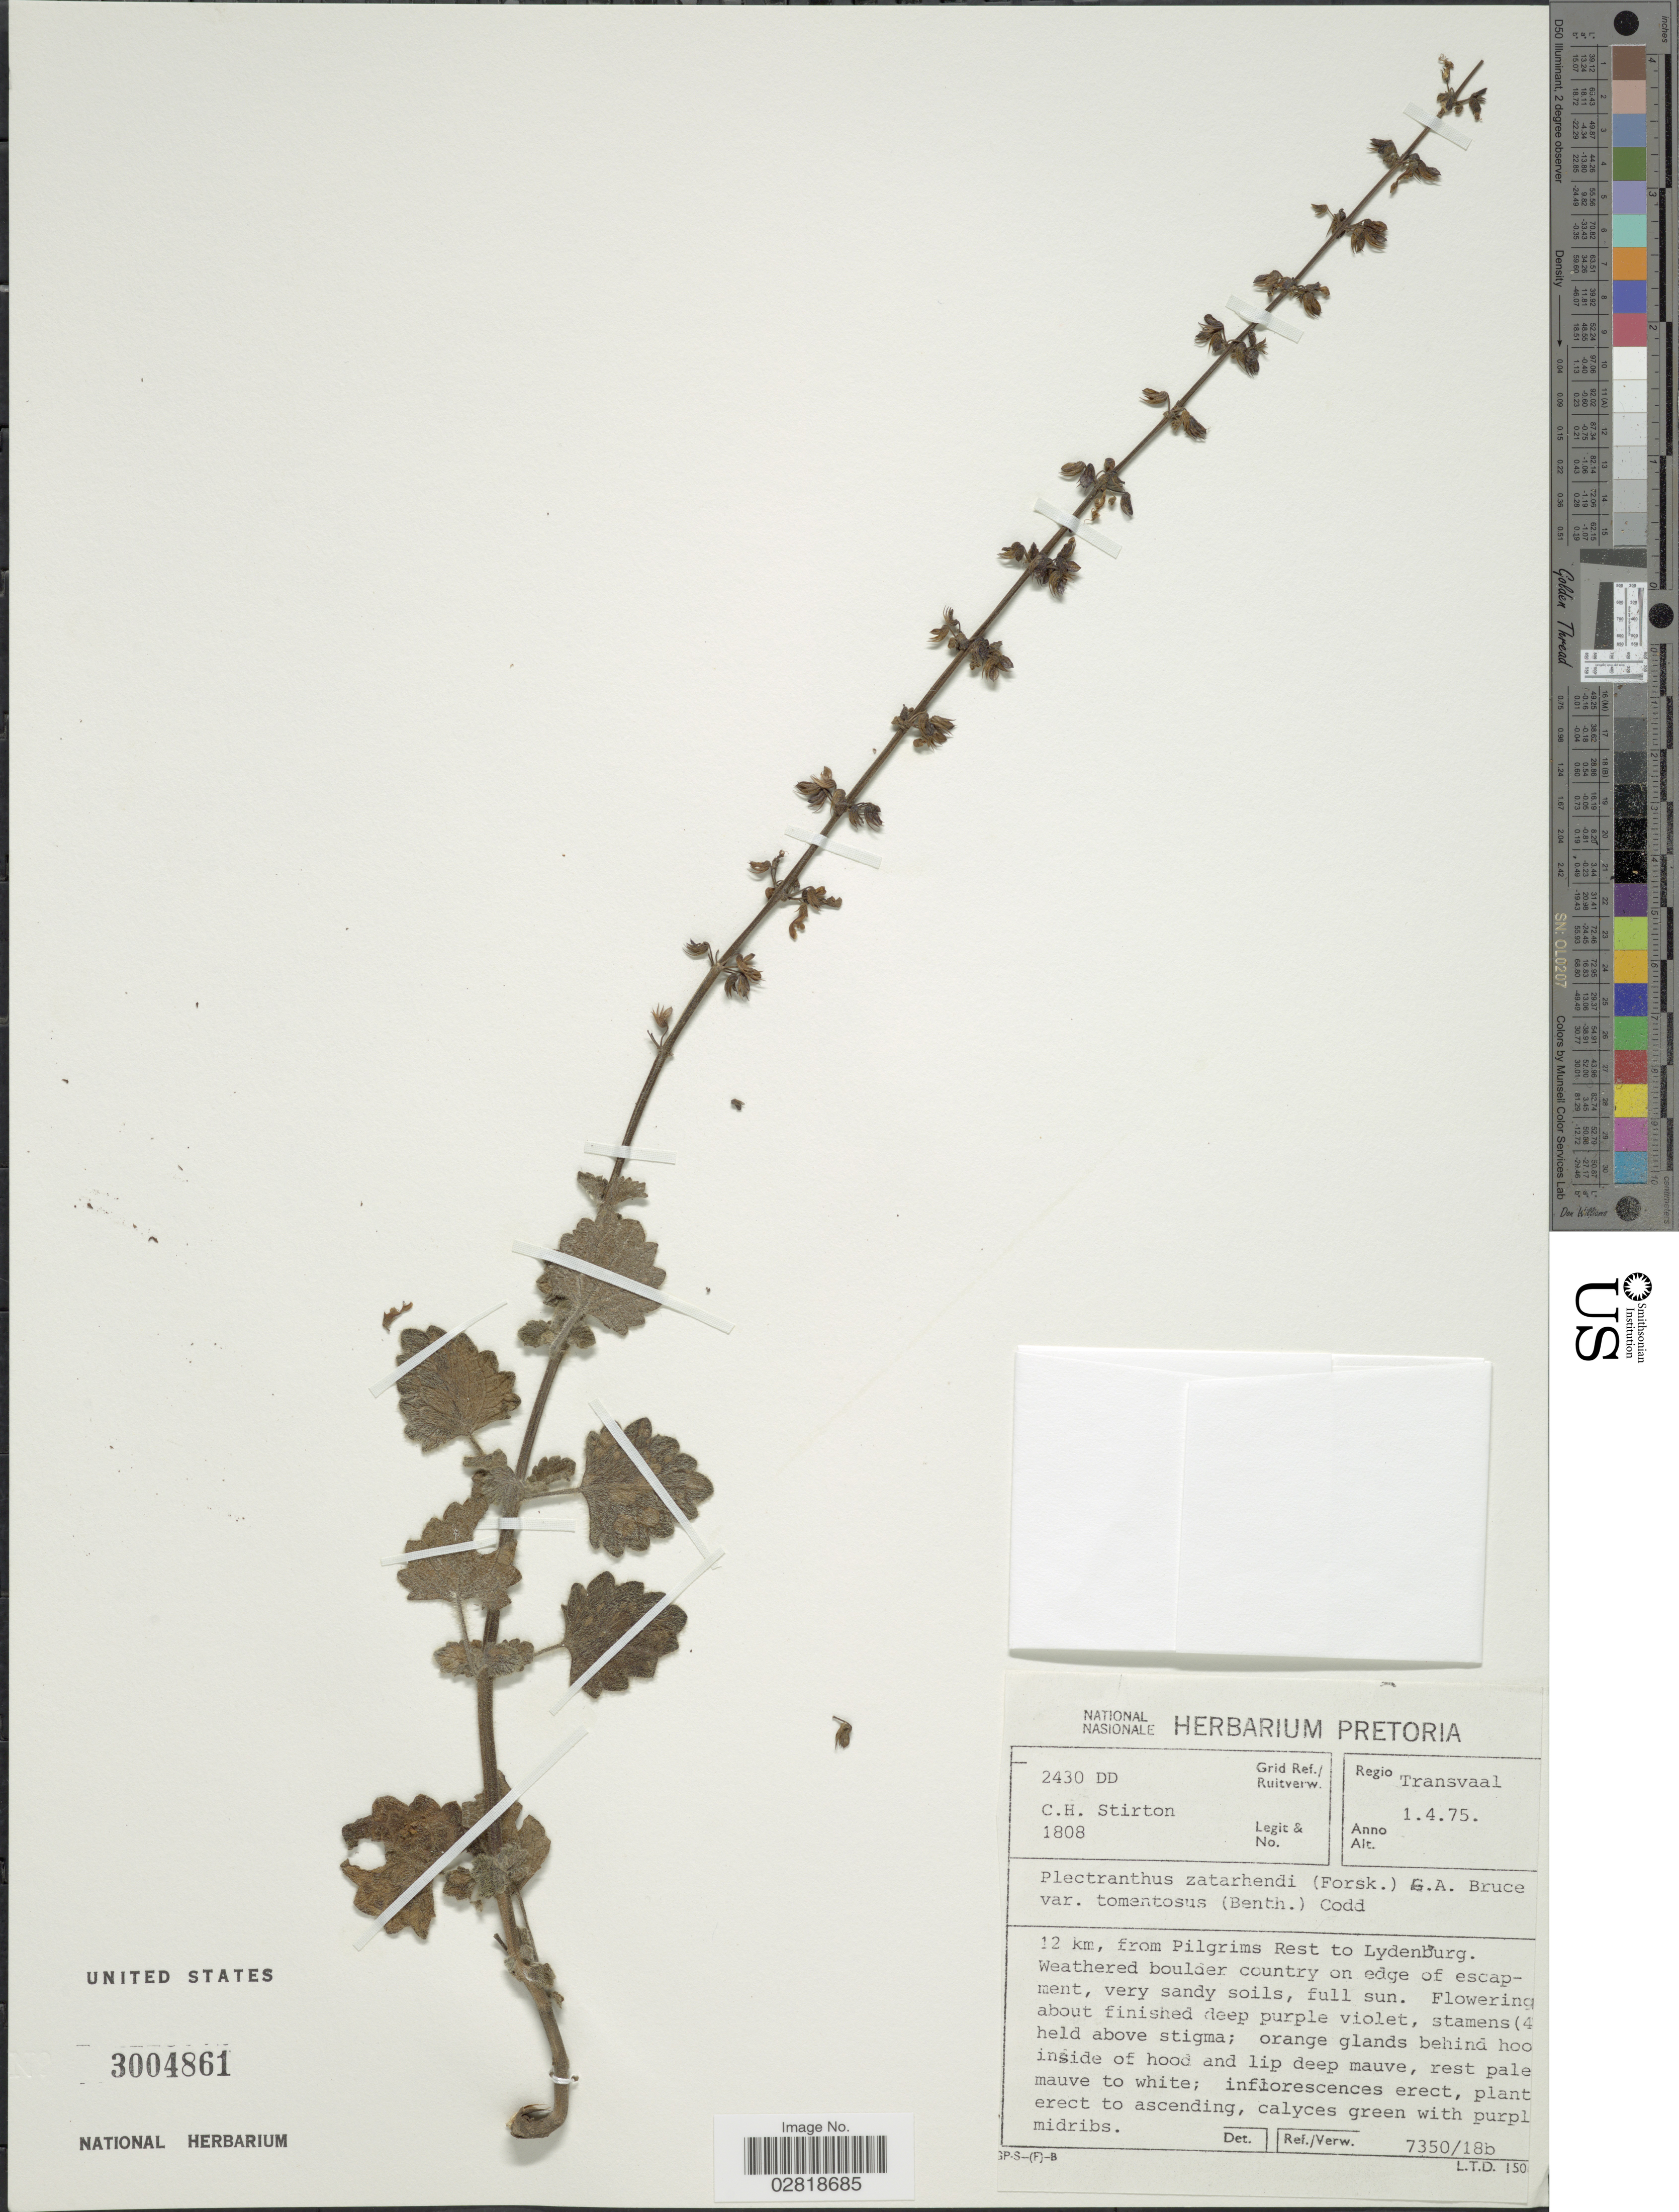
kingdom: Plantae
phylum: Tracheophyta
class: Magnoliopsida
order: Lamiales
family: Lamiaceae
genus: Plectranthus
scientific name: Plectranthus zatarhendi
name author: E.A. Bruce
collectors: C. H. Stirton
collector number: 1808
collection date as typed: Transcribed d/m/y: 1/4/75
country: South Africa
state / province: Mpumalanga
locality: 2430 DD Grid Ref./ Ruitverw. Regio Transvaal. 12 km, from Pilgrims Rest to Lydenburg.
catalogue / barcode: US 3004861